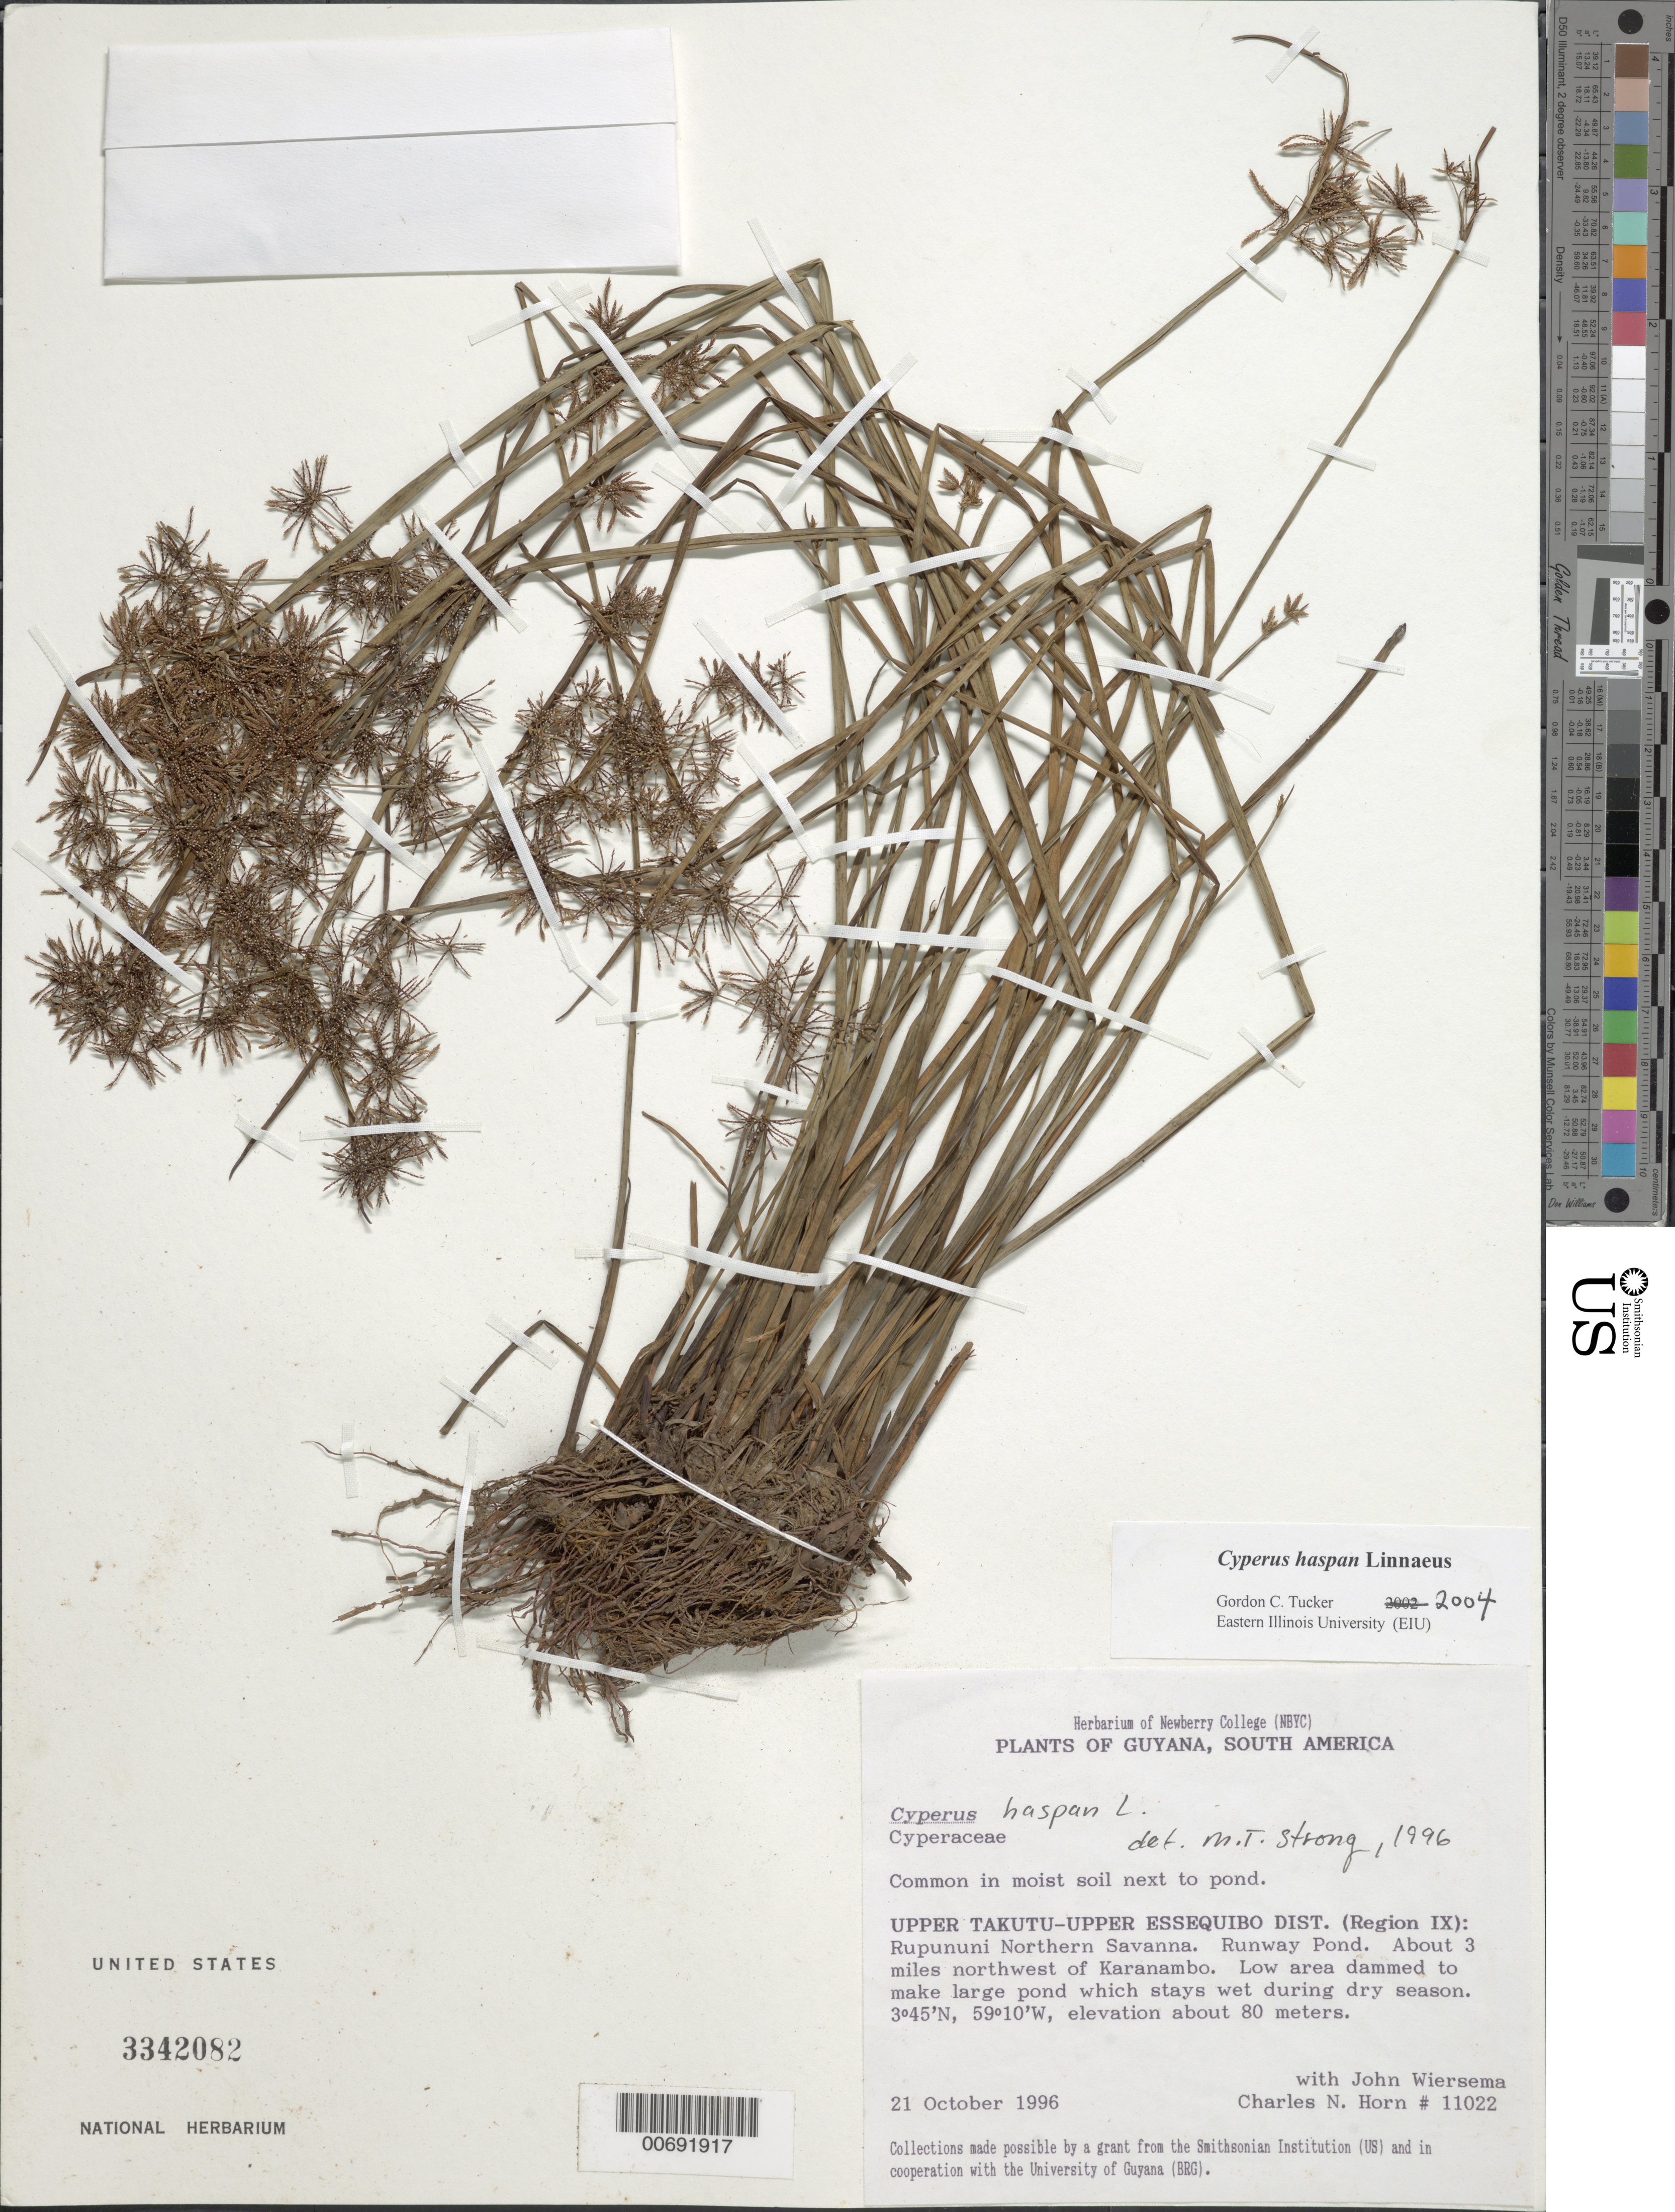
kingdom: Plantae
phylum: Tracheophyta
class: Liliopsida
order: Poales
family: Cyperaceae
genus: Cyperus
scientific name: Cyperus haspan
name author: L.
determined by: Tucker, G. C.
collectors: C. N. Horn & J. H. Wiersema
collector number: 11022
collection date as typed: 21-Oct-96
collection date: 1996-10-21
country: Guyana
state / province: U. Takutu-U. Essequibo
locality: Rupununi Northern Savanna, Runaway Pond, 3 mi NW of Karanambo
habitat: Lg. low dammed pond, in moist soil next to pond; low area dammed to make lg. pond which stays wet during dry season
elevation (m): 80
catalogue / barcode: US 3342082